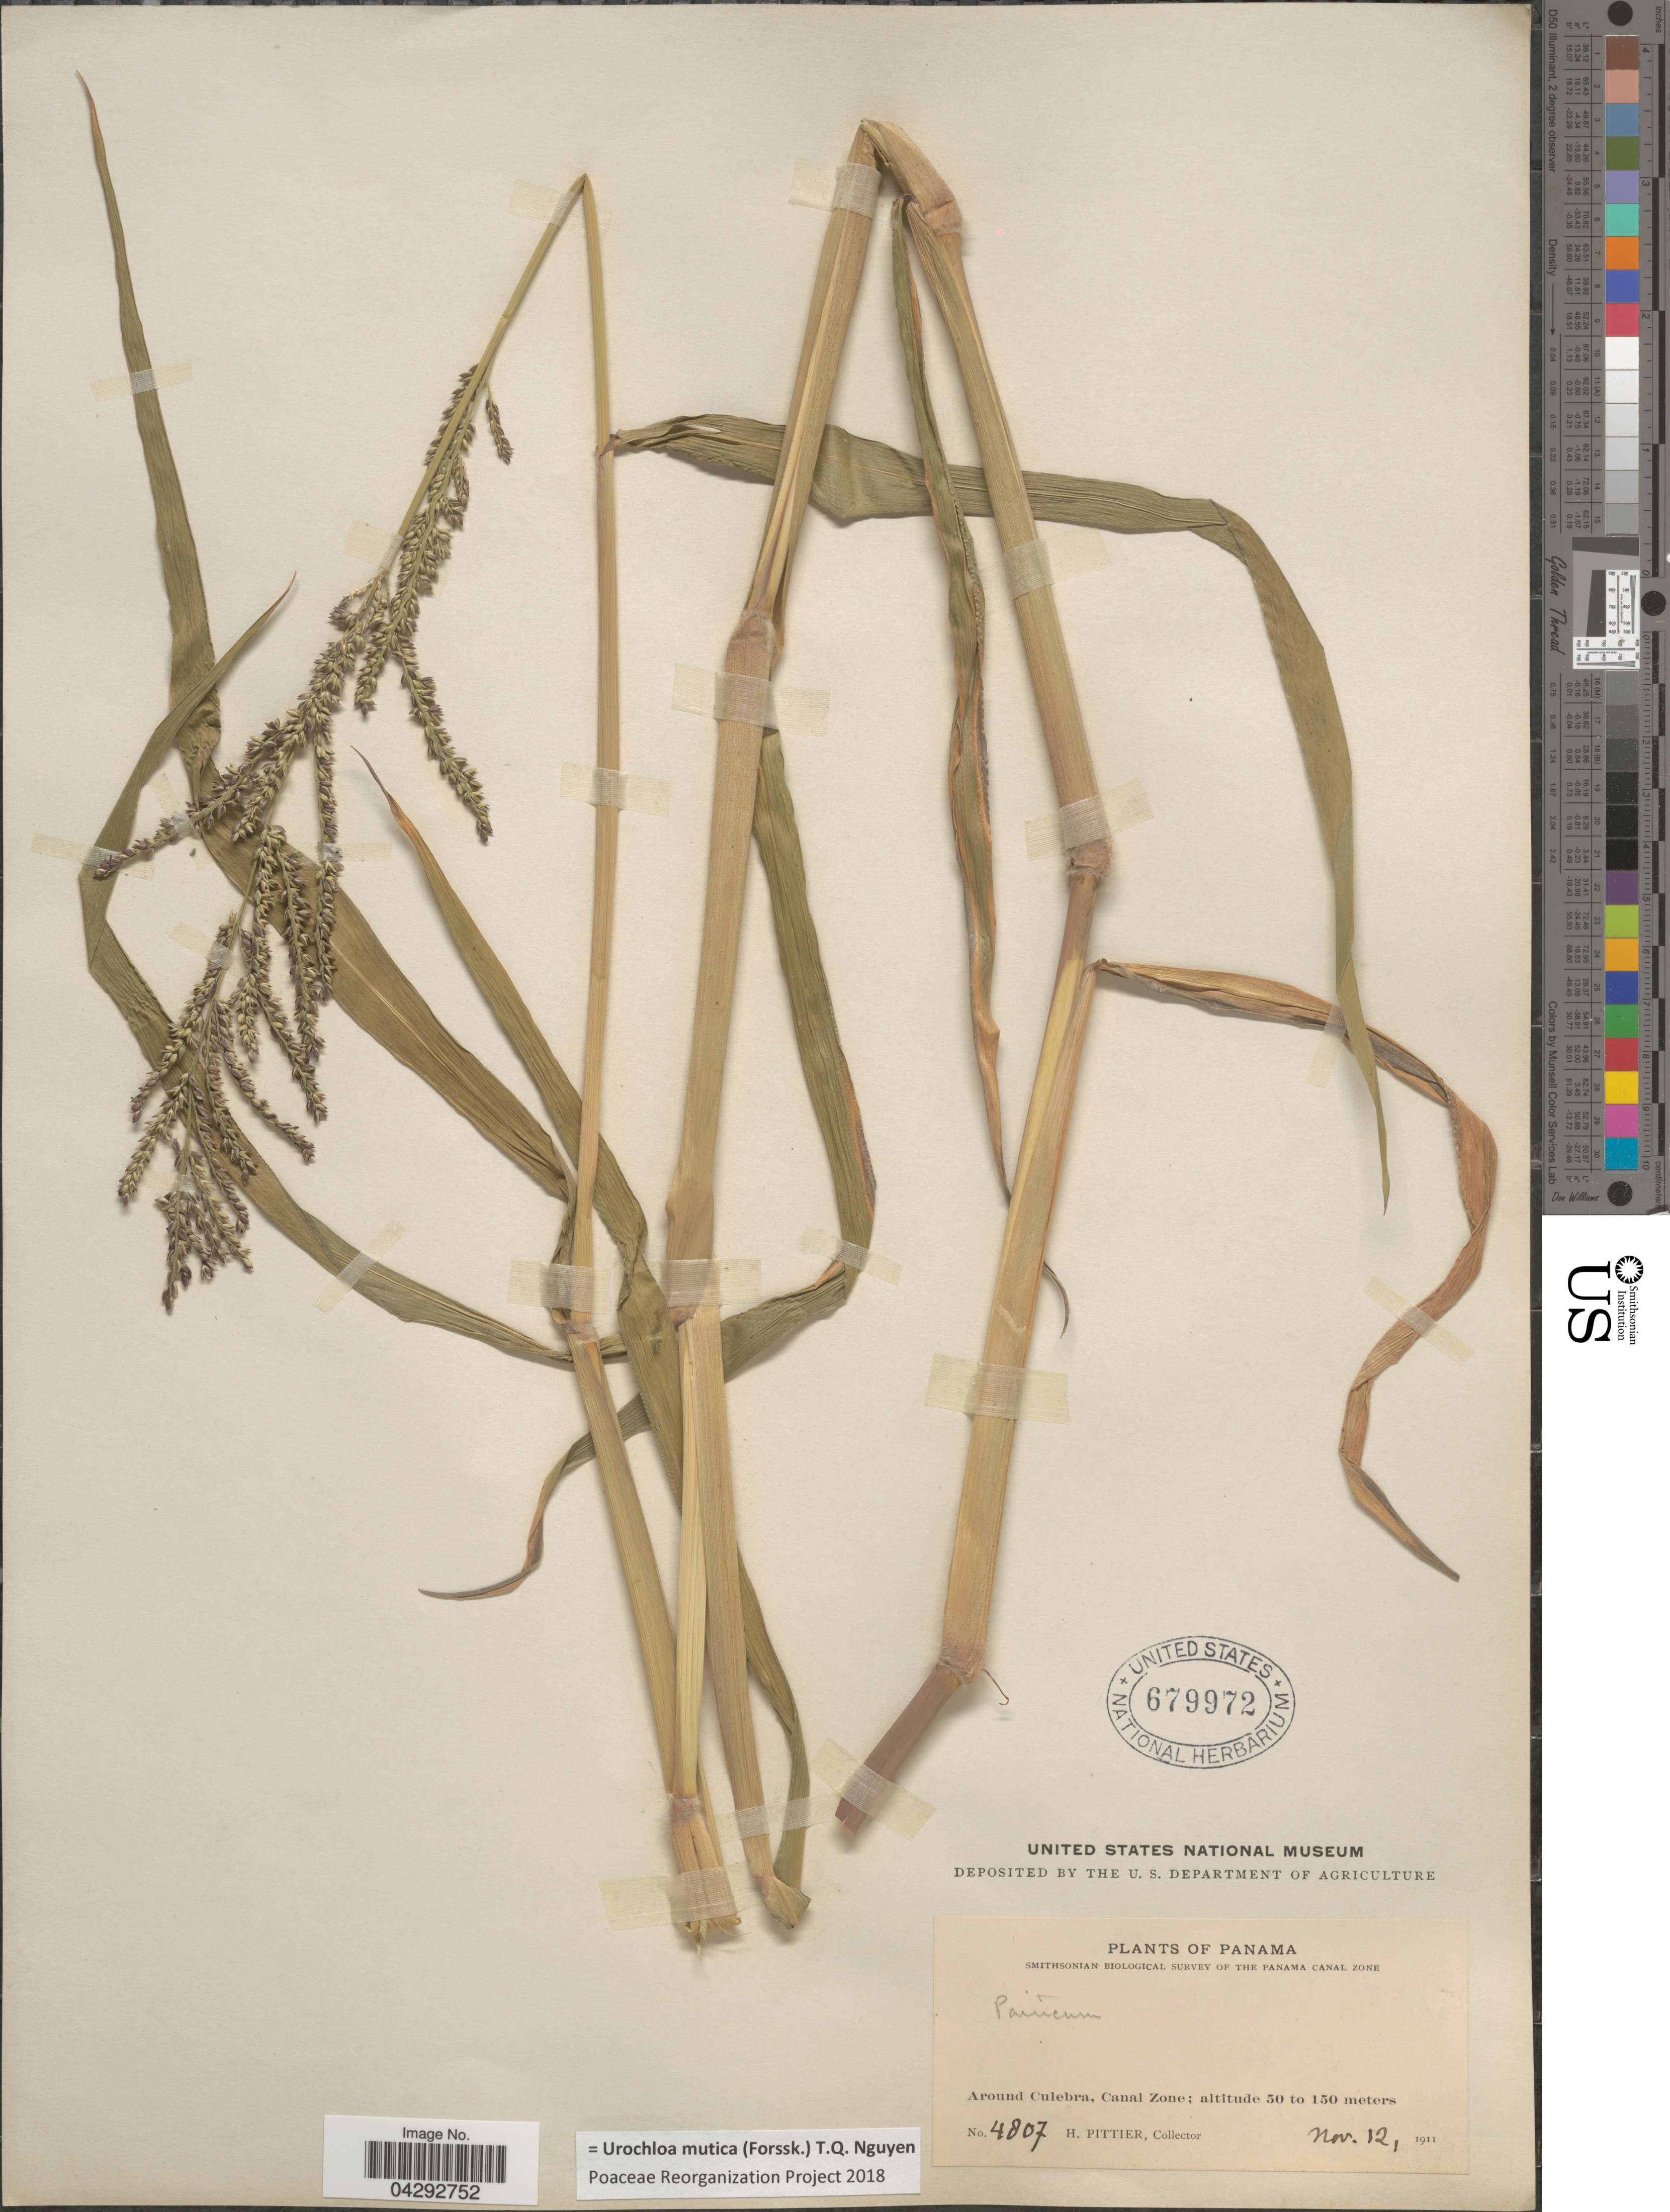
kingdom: Plantae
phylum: Tracheophyta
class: Liliopsida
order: Poales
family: Poaceae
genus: Urochloa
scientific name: Urochloa mutica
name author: (Forssk.) T.Q. Nguyen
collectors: H. F. Pittier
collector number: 4807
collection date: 1911-11-12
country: Panama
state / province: Colón / Panamá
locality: Smithsonian Biological Survey. Around Culebra, Canal Zone.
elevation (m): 50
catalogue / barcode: US 679972